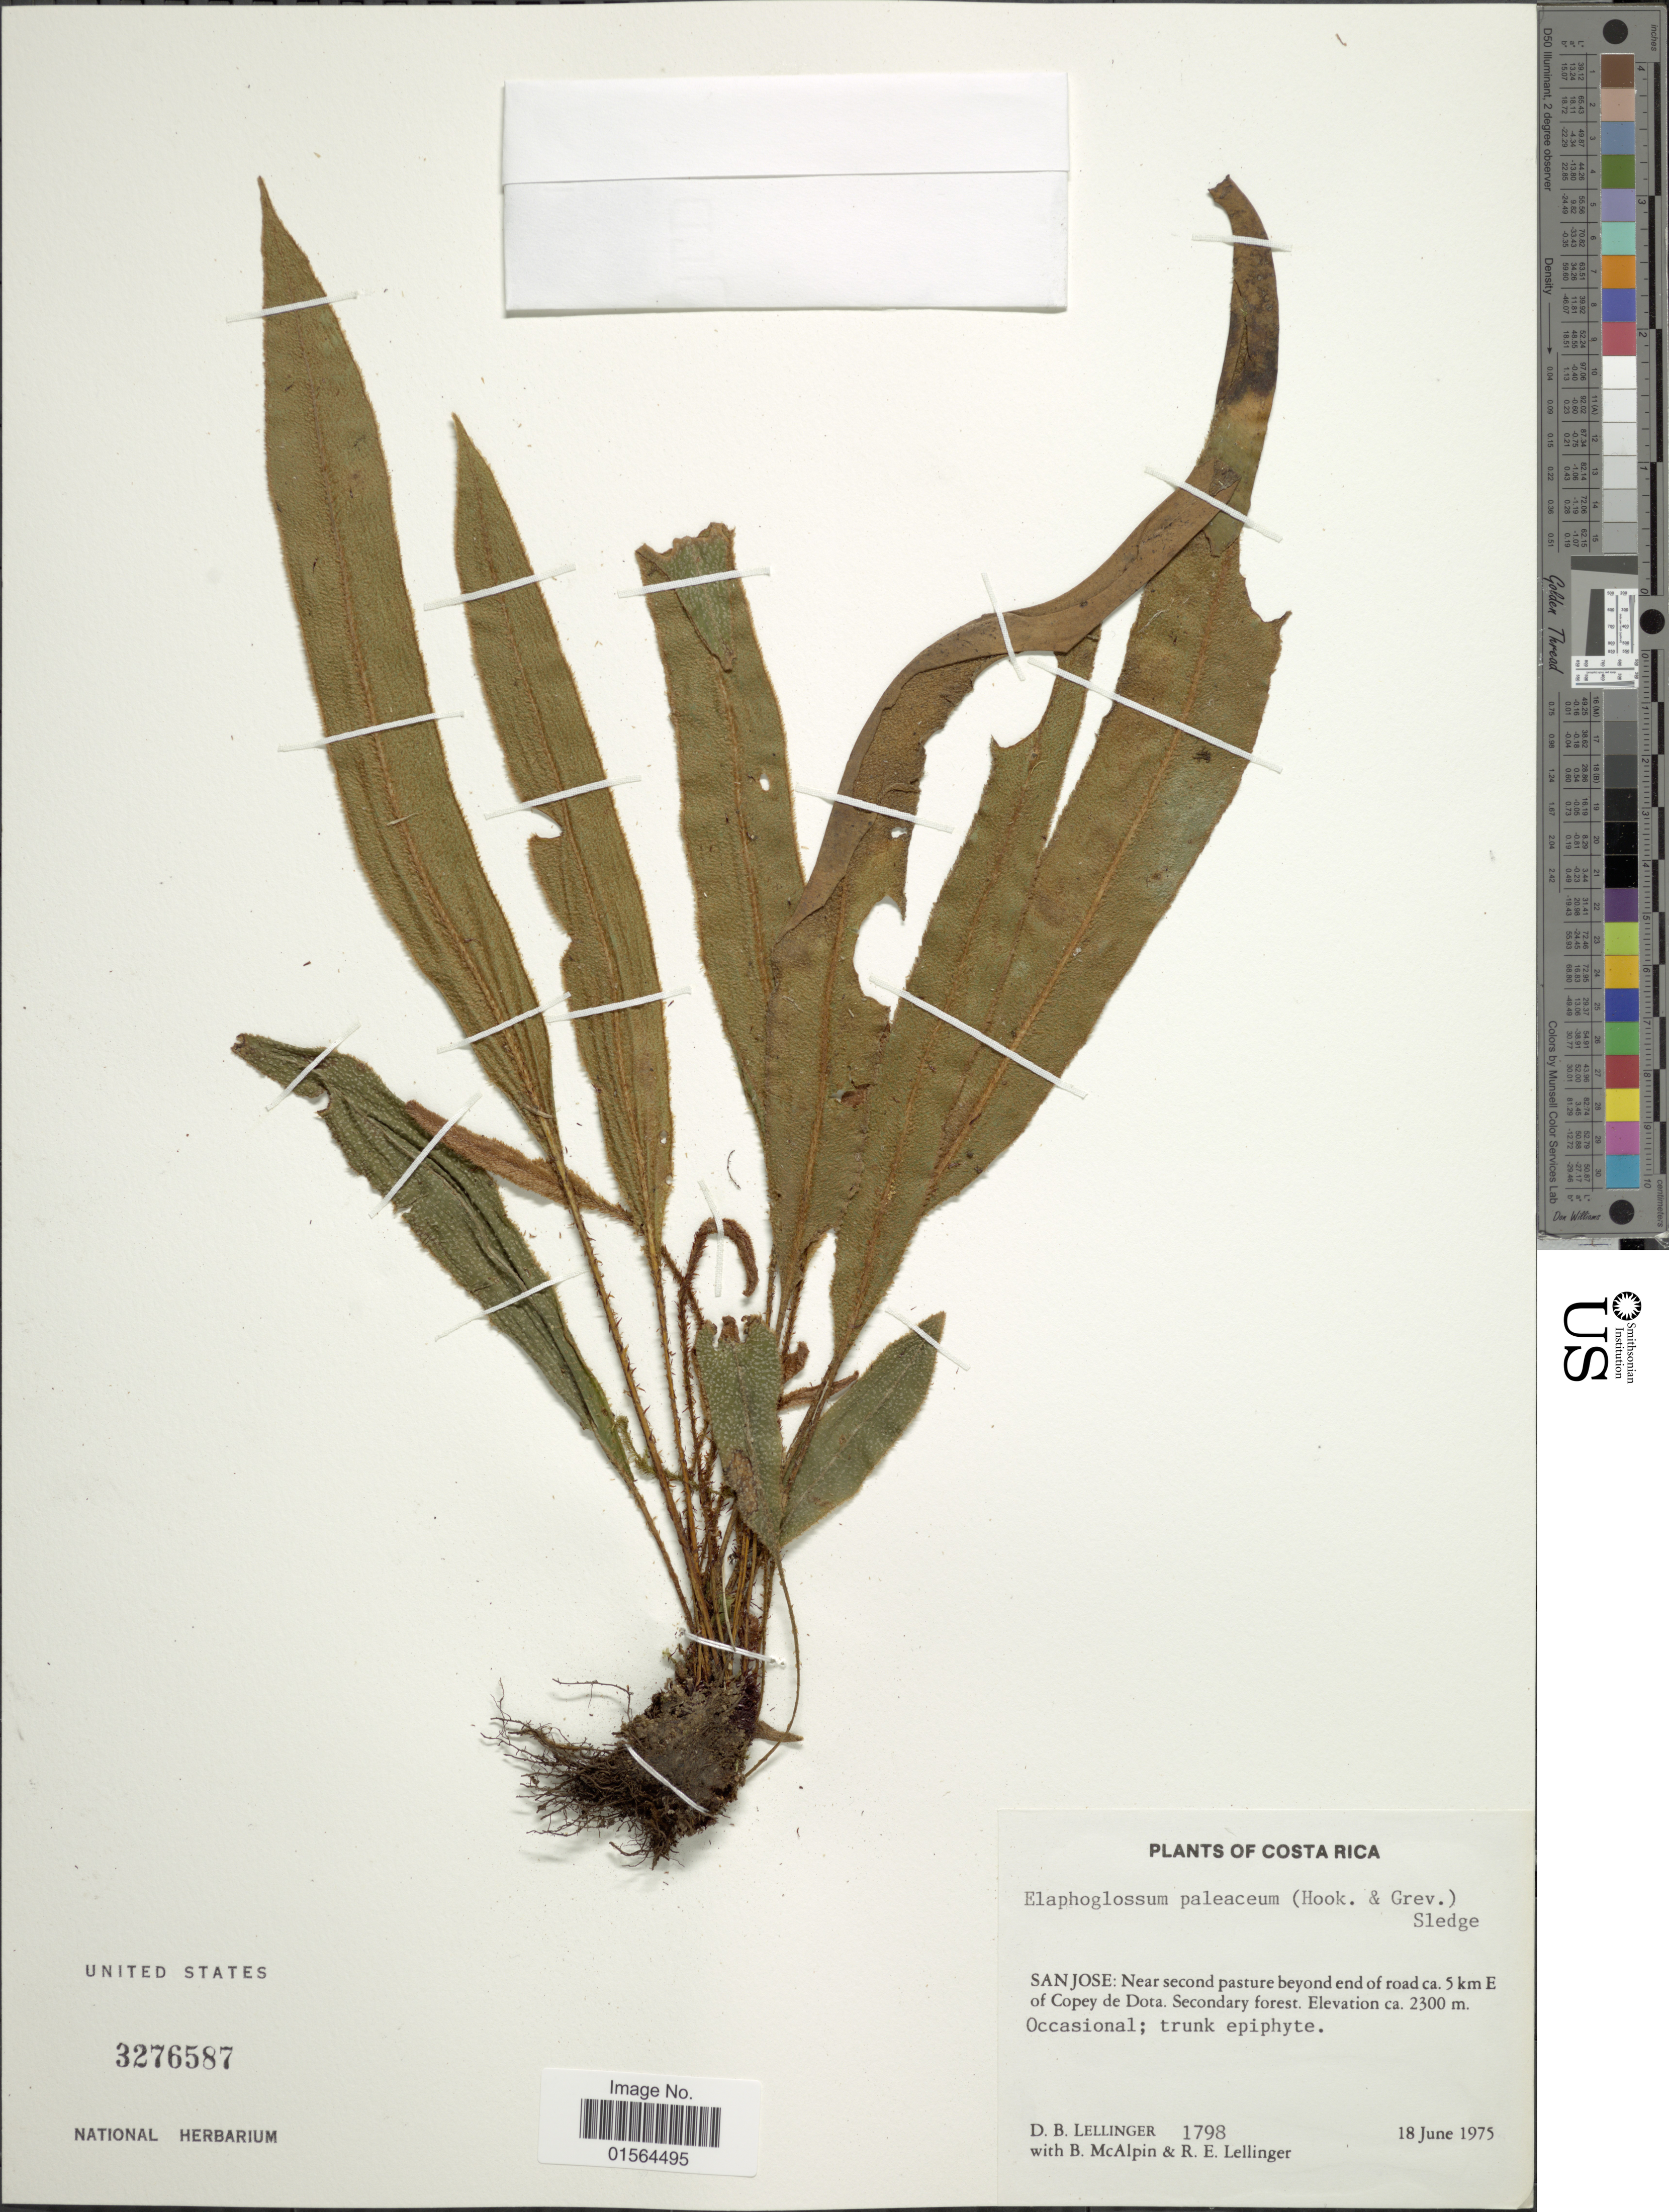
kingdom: Plantae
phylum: Tracheophyta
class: Polypodiopsida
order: Polypodiales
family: Dryopteridaceae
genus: Elaphoglossum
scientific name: Elaphoglossum paleaceum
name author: (Hook. & Grev.) Sledge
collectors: D. B. Lellinger, B. McAlpin & R. E. Lellinger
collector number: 1798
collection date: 1975-06-18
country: Costa Rica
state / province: San José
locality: San Jose: near second pasture beyond end of road ca 5 km E of Copey de Dota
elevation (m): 2300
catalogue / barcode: US 3276587